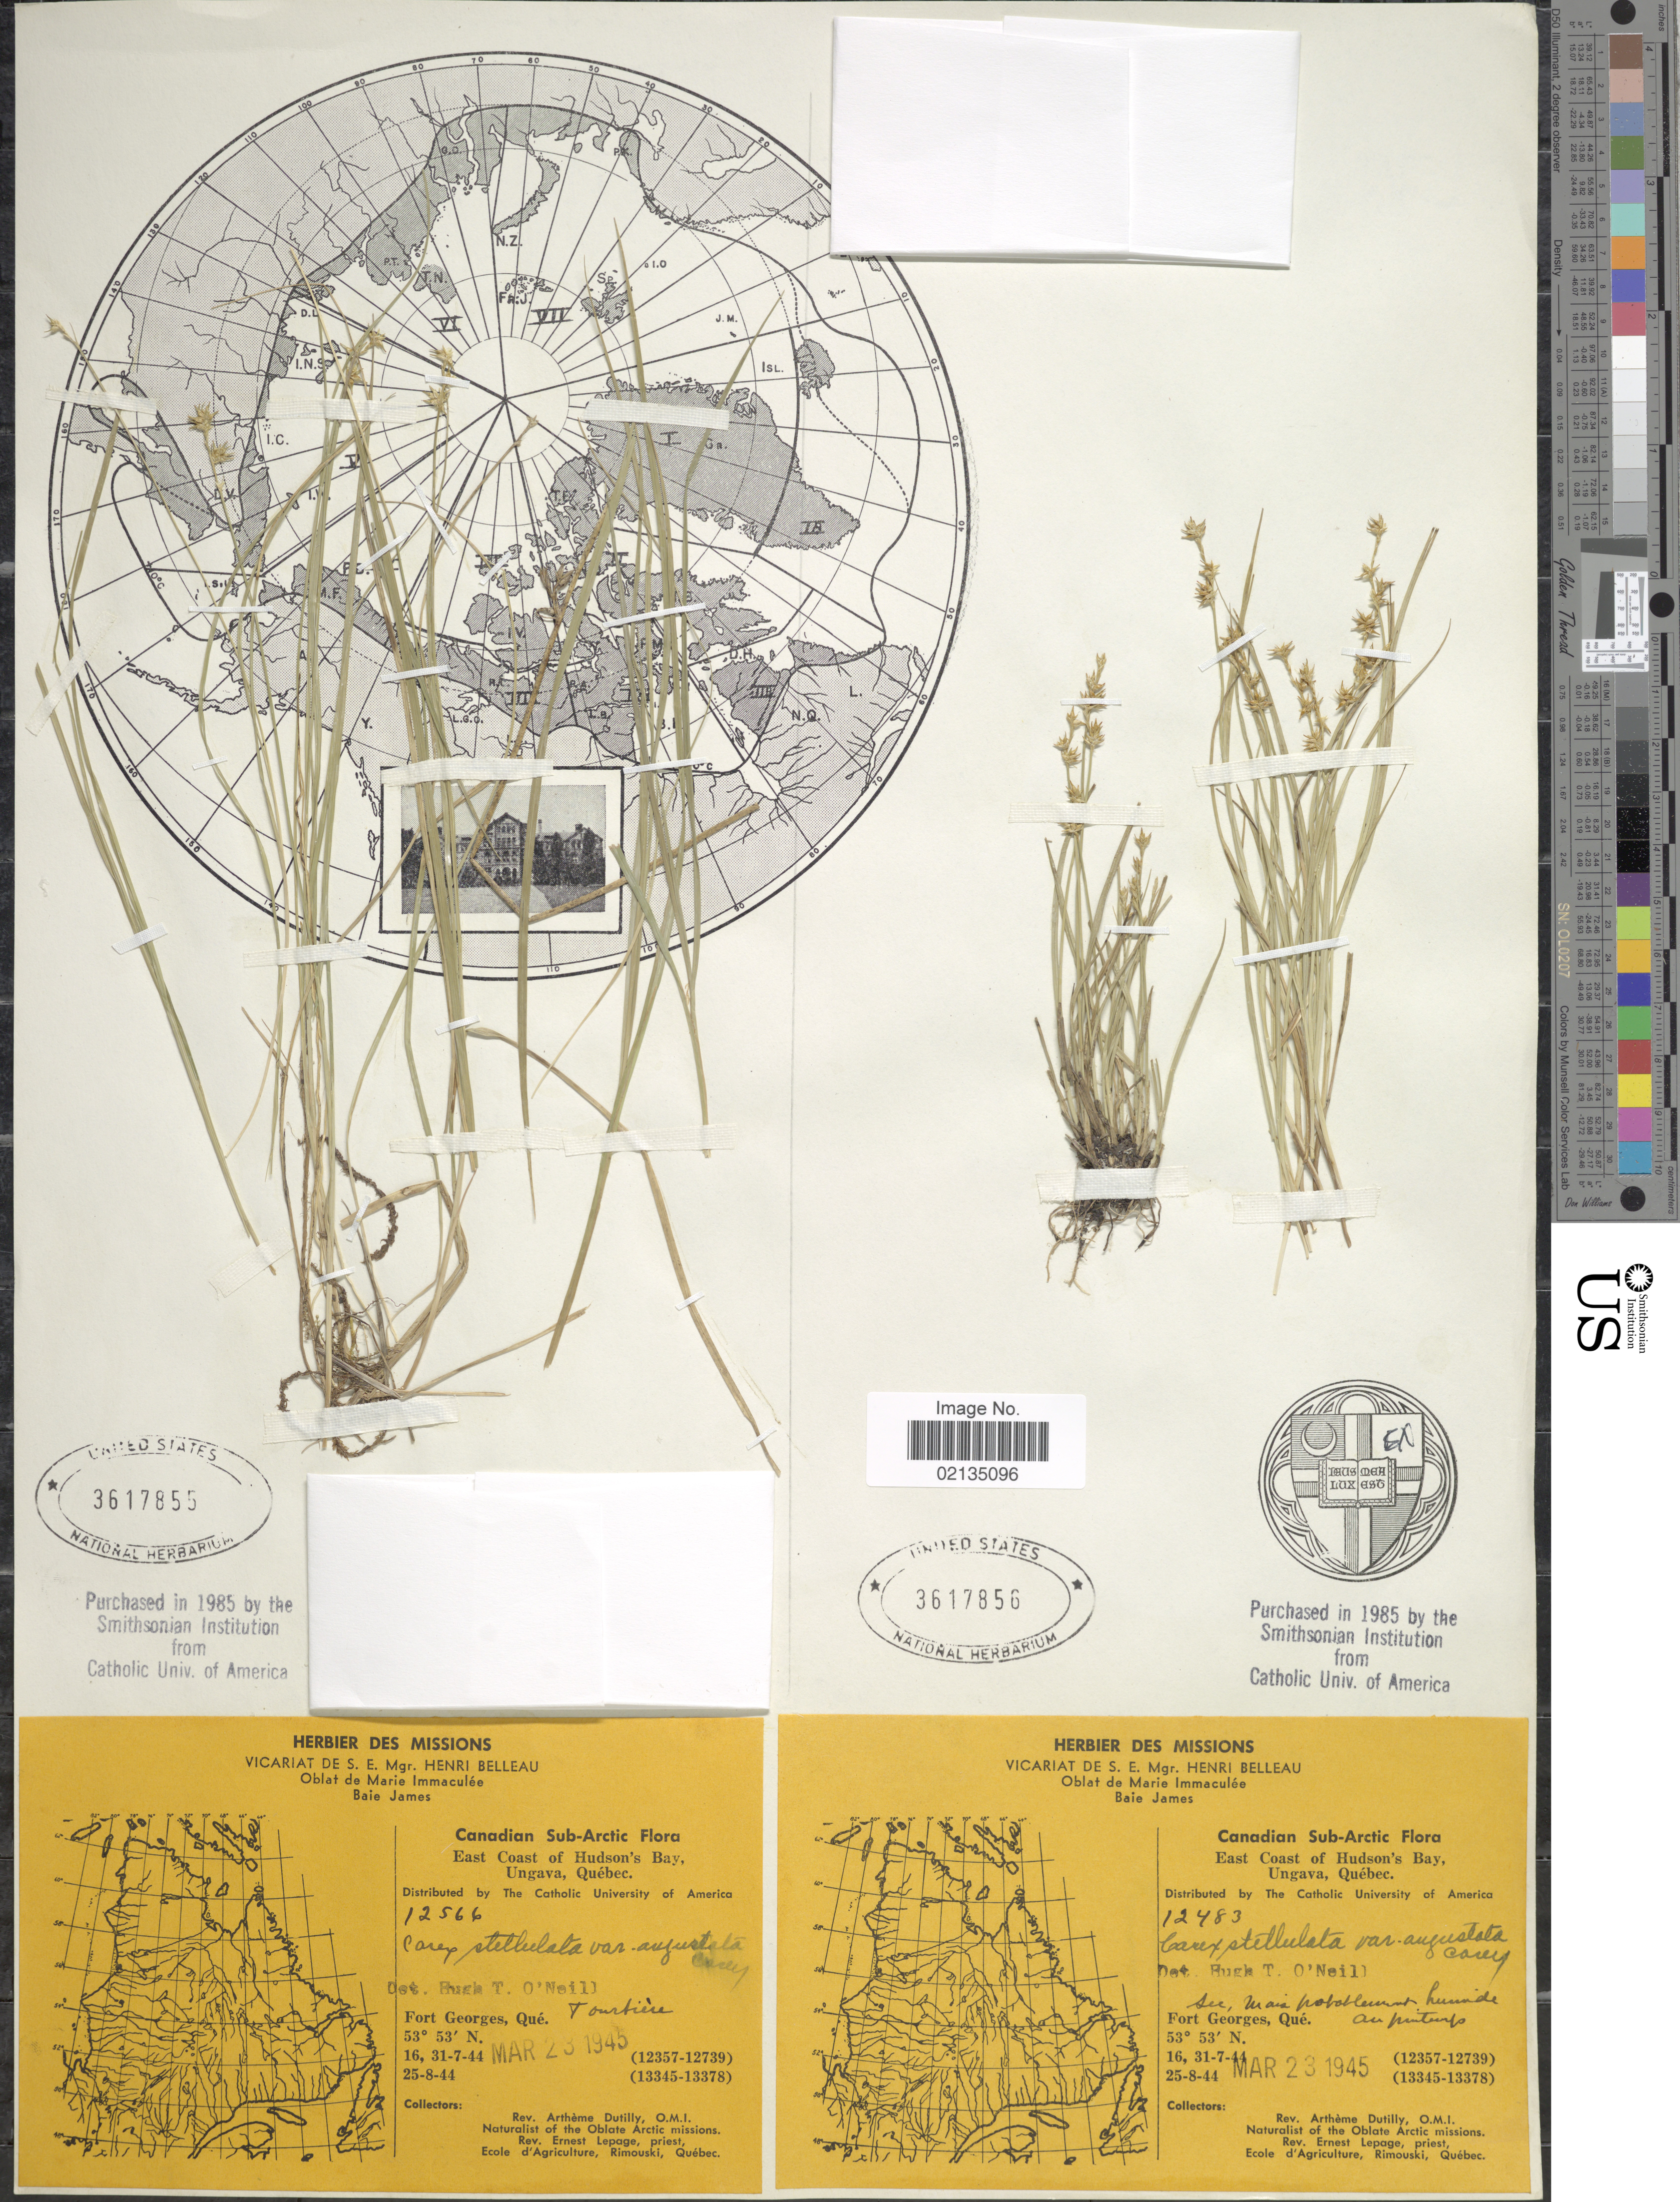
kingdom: Plantae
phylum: Tracheophyta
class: Liliopsida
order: Poales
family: Cyperaceae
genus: Carex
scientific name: Carex echinata subsp. echinata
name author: Murray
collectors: A. Dutilly & E. Lepage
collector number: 12566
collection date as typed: Transcribed d/m/y: 16/7/44 to 25/8/44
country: Canada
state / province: Quebec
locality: Fort Georges, Que. Tourtiere. Canadian Sub-Arctic, East Coast of Hudson's Bay , Ungava, Quebec.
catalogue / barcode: US 3617855